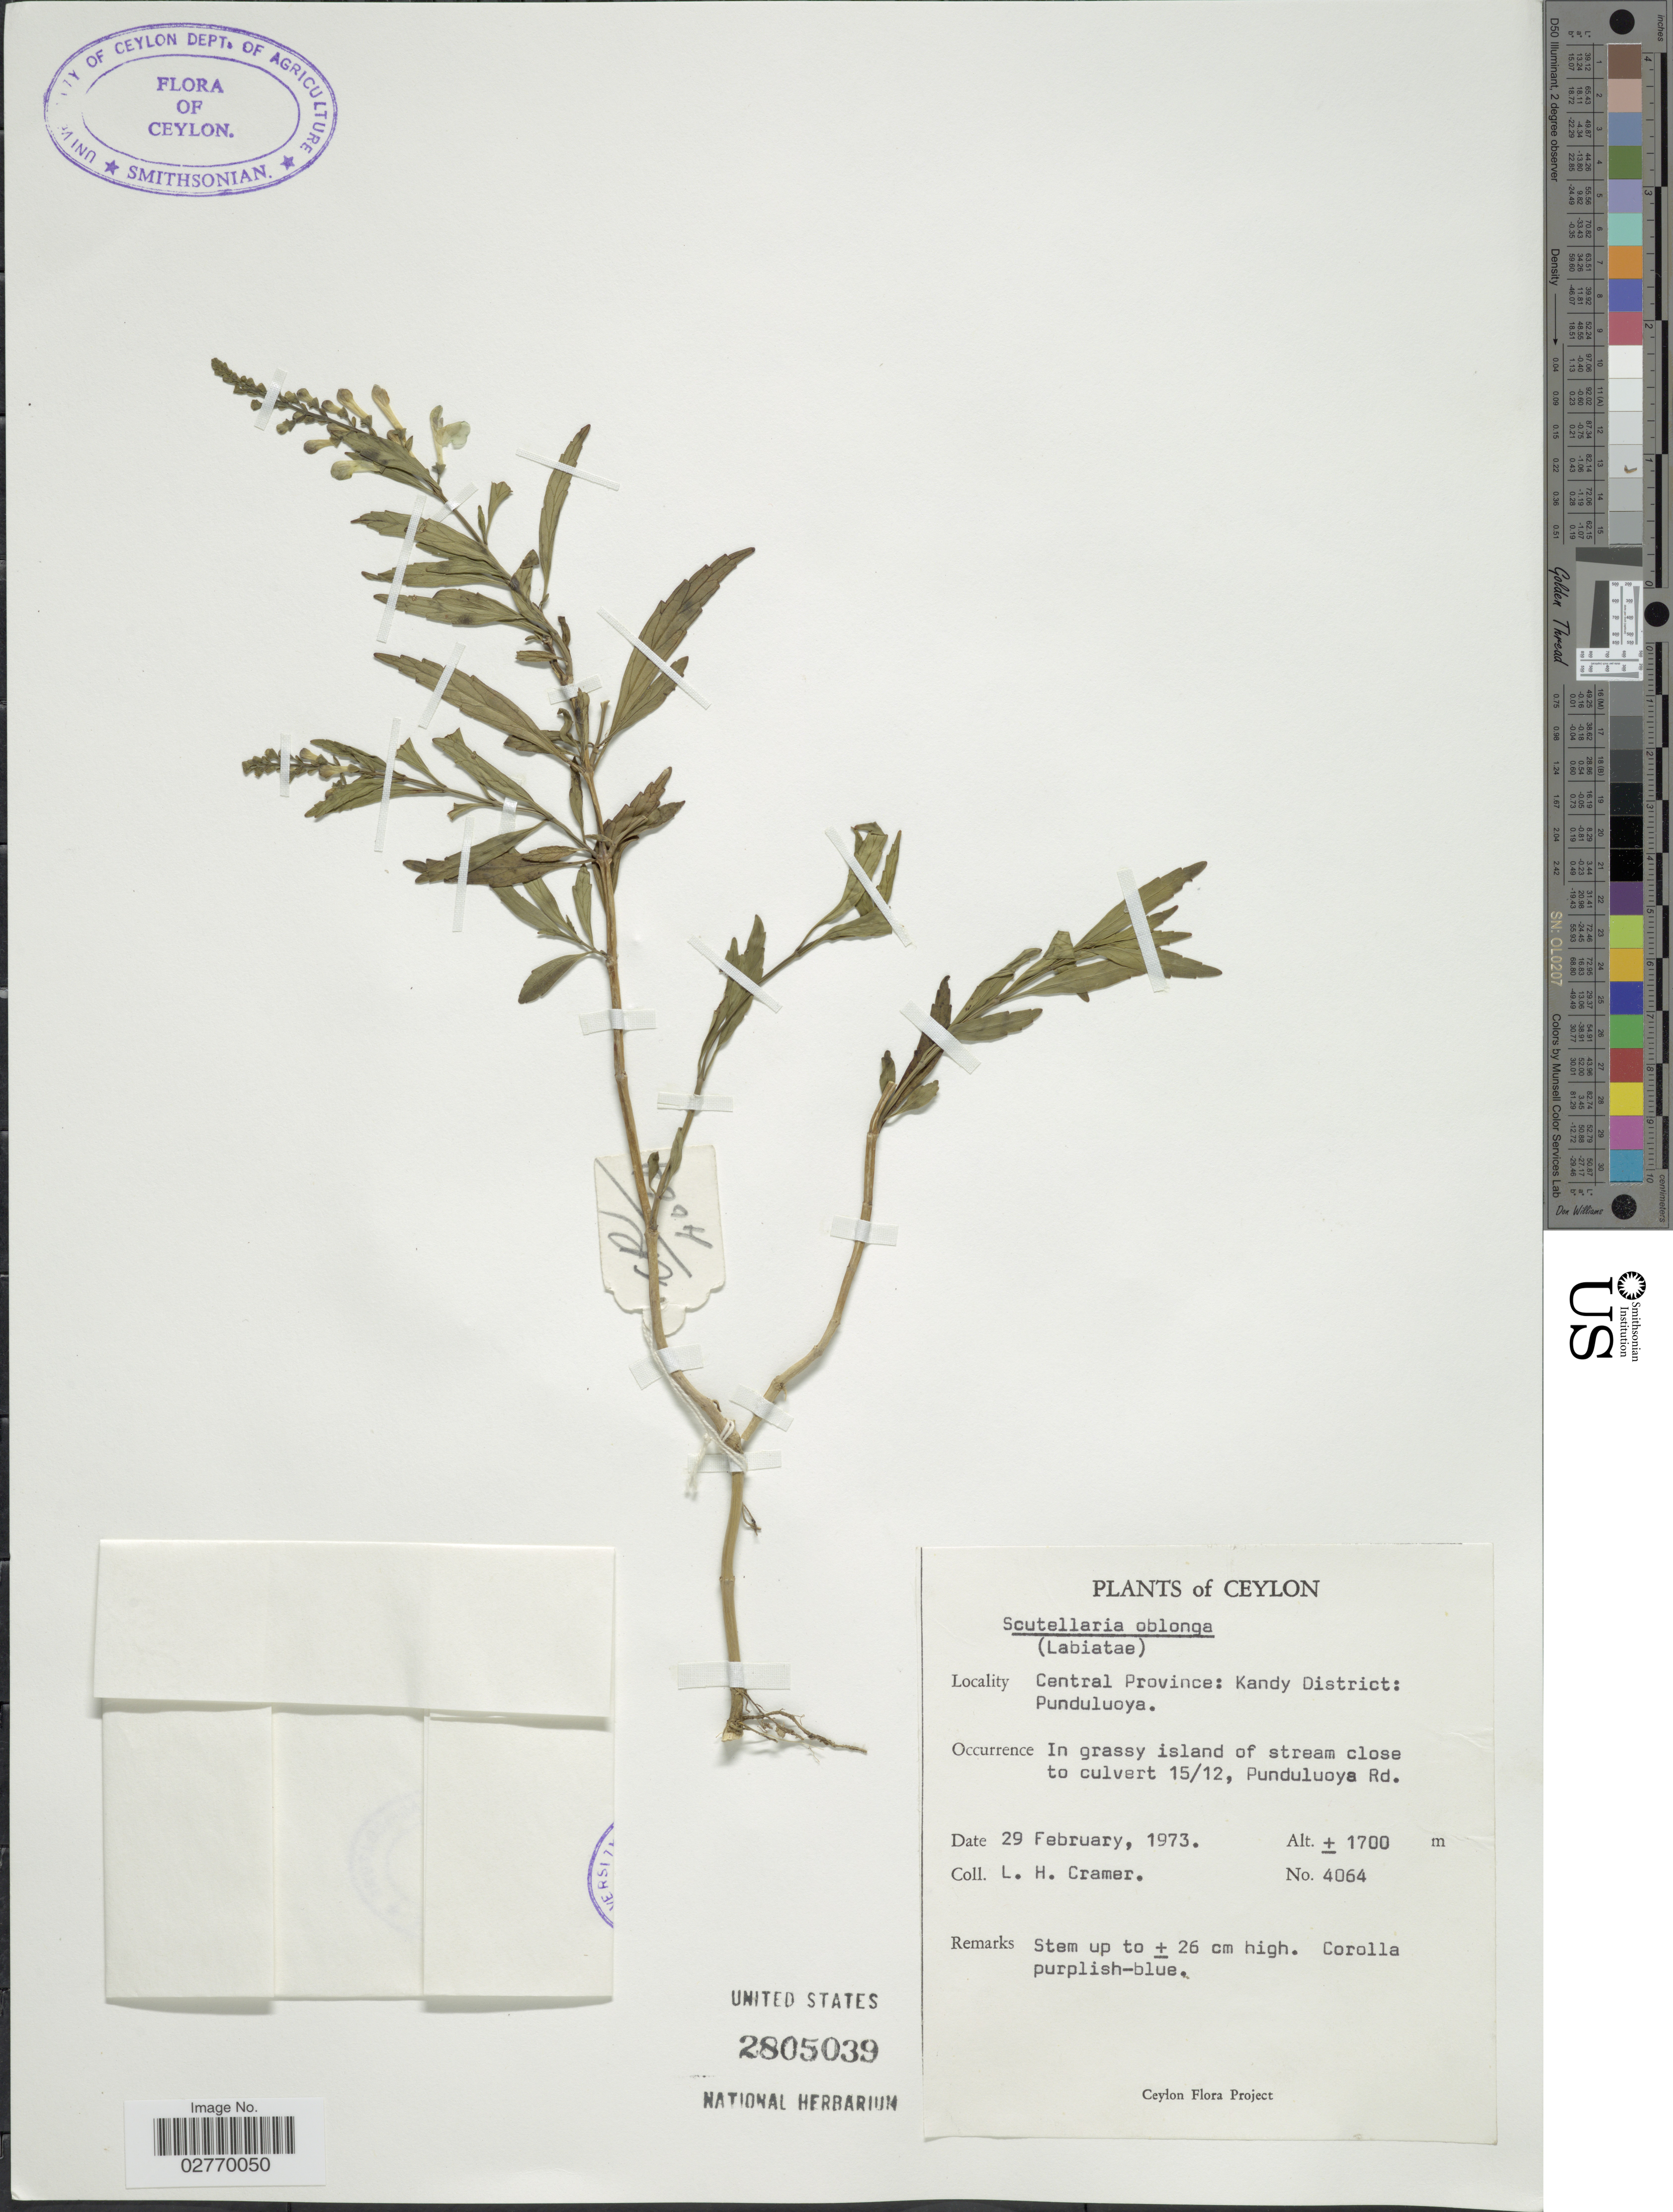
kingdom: Plantae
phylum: Tracheophyta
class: Magnoliopsida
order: Lamiales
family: Lamiaceae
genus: Scutellaria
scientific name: Scutellaria oblonga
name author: Benth.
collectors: L. H. Cramer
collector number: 4064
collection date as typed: Transcribed d/m/y: 29/2/1973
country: Sri Lanka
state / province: Central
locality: Ceylon. Central Province: Kandy District: Punduluoya.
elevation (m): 1700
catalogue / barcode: US 2805039